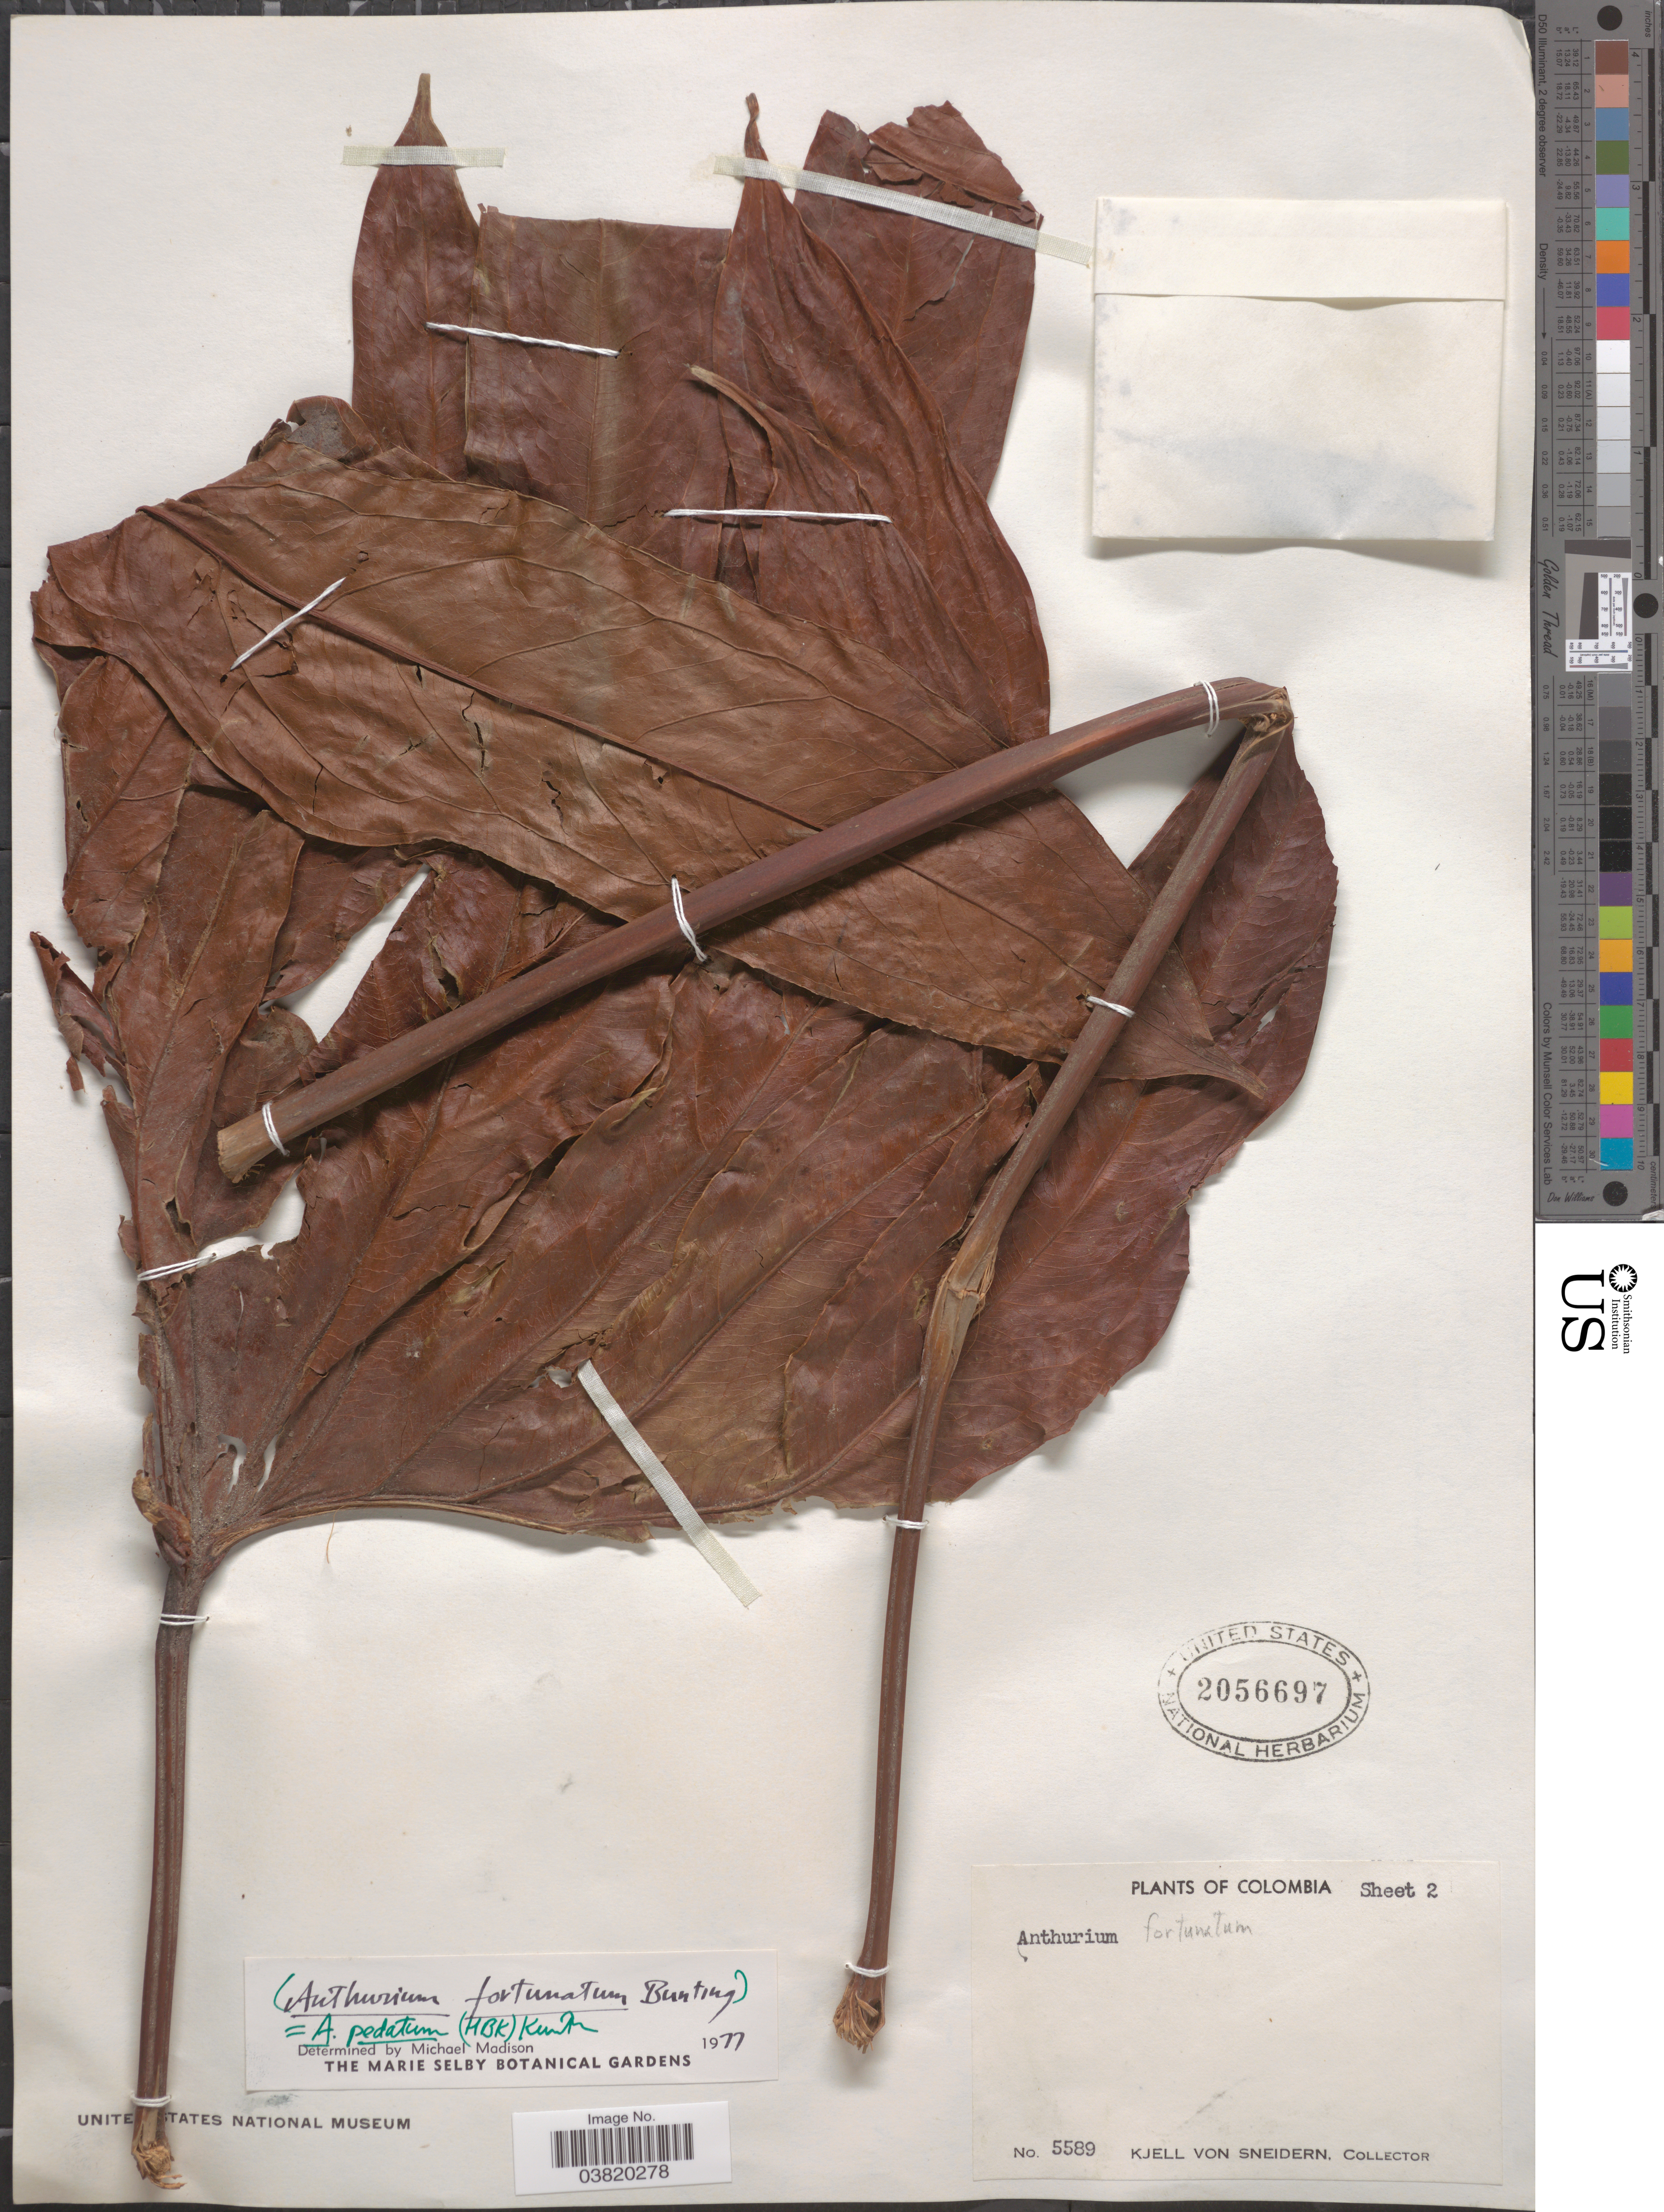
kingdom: Plantae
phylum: Tracheophyta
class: Liliopsida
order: Alismatales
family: Araceae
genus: Anthurium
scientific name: Anthurium pedatum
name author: (Kunth) Endl. ex Kunth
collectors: K. von Sneidern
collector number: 5589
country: Colombia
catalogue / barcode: US 2056697